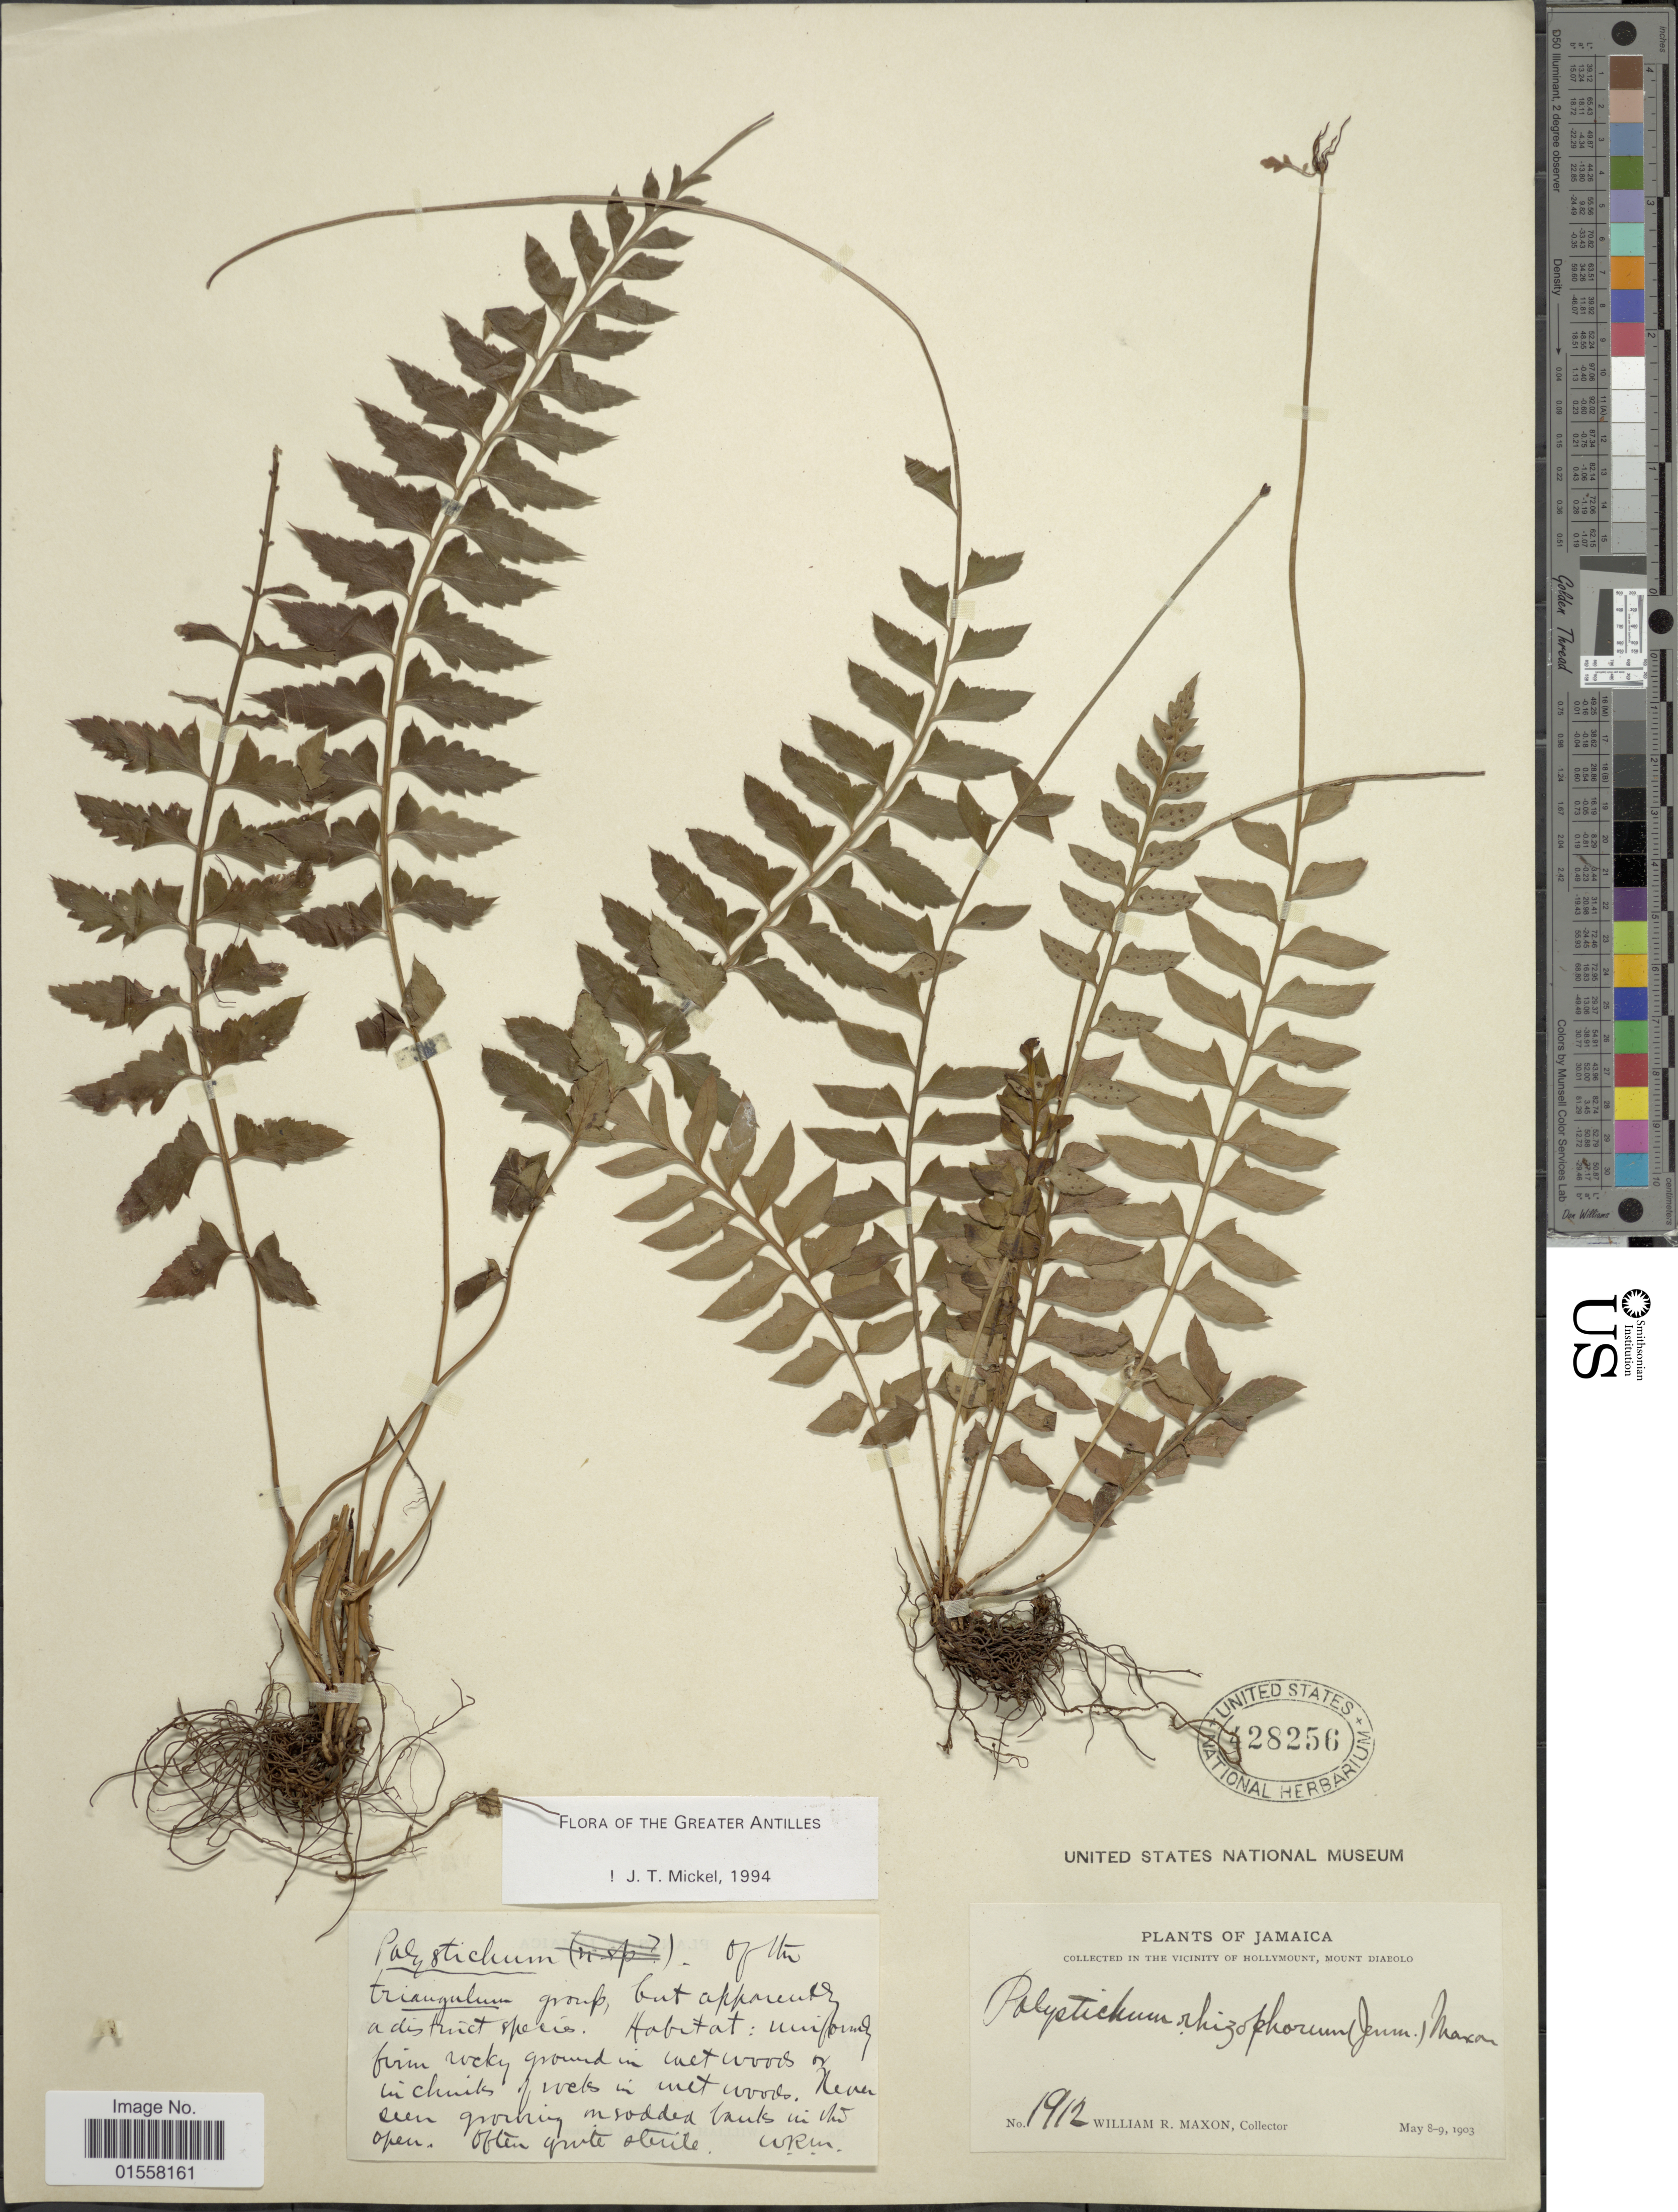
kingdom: Plantae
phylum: Tracheophyta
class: Polypodiopsida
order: Polypodiales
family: Dryopteridaceae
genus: Polystichum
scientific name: Polystichum rhizophorum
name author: (Jenman) Maxon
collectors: W. R. Maxon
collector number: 1912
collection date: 1903-05-08/1903-05-09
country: Jamaica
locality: Jamaica, In the vicinity of Hollymount, Mount Diaeolo.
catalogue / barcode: US 428256